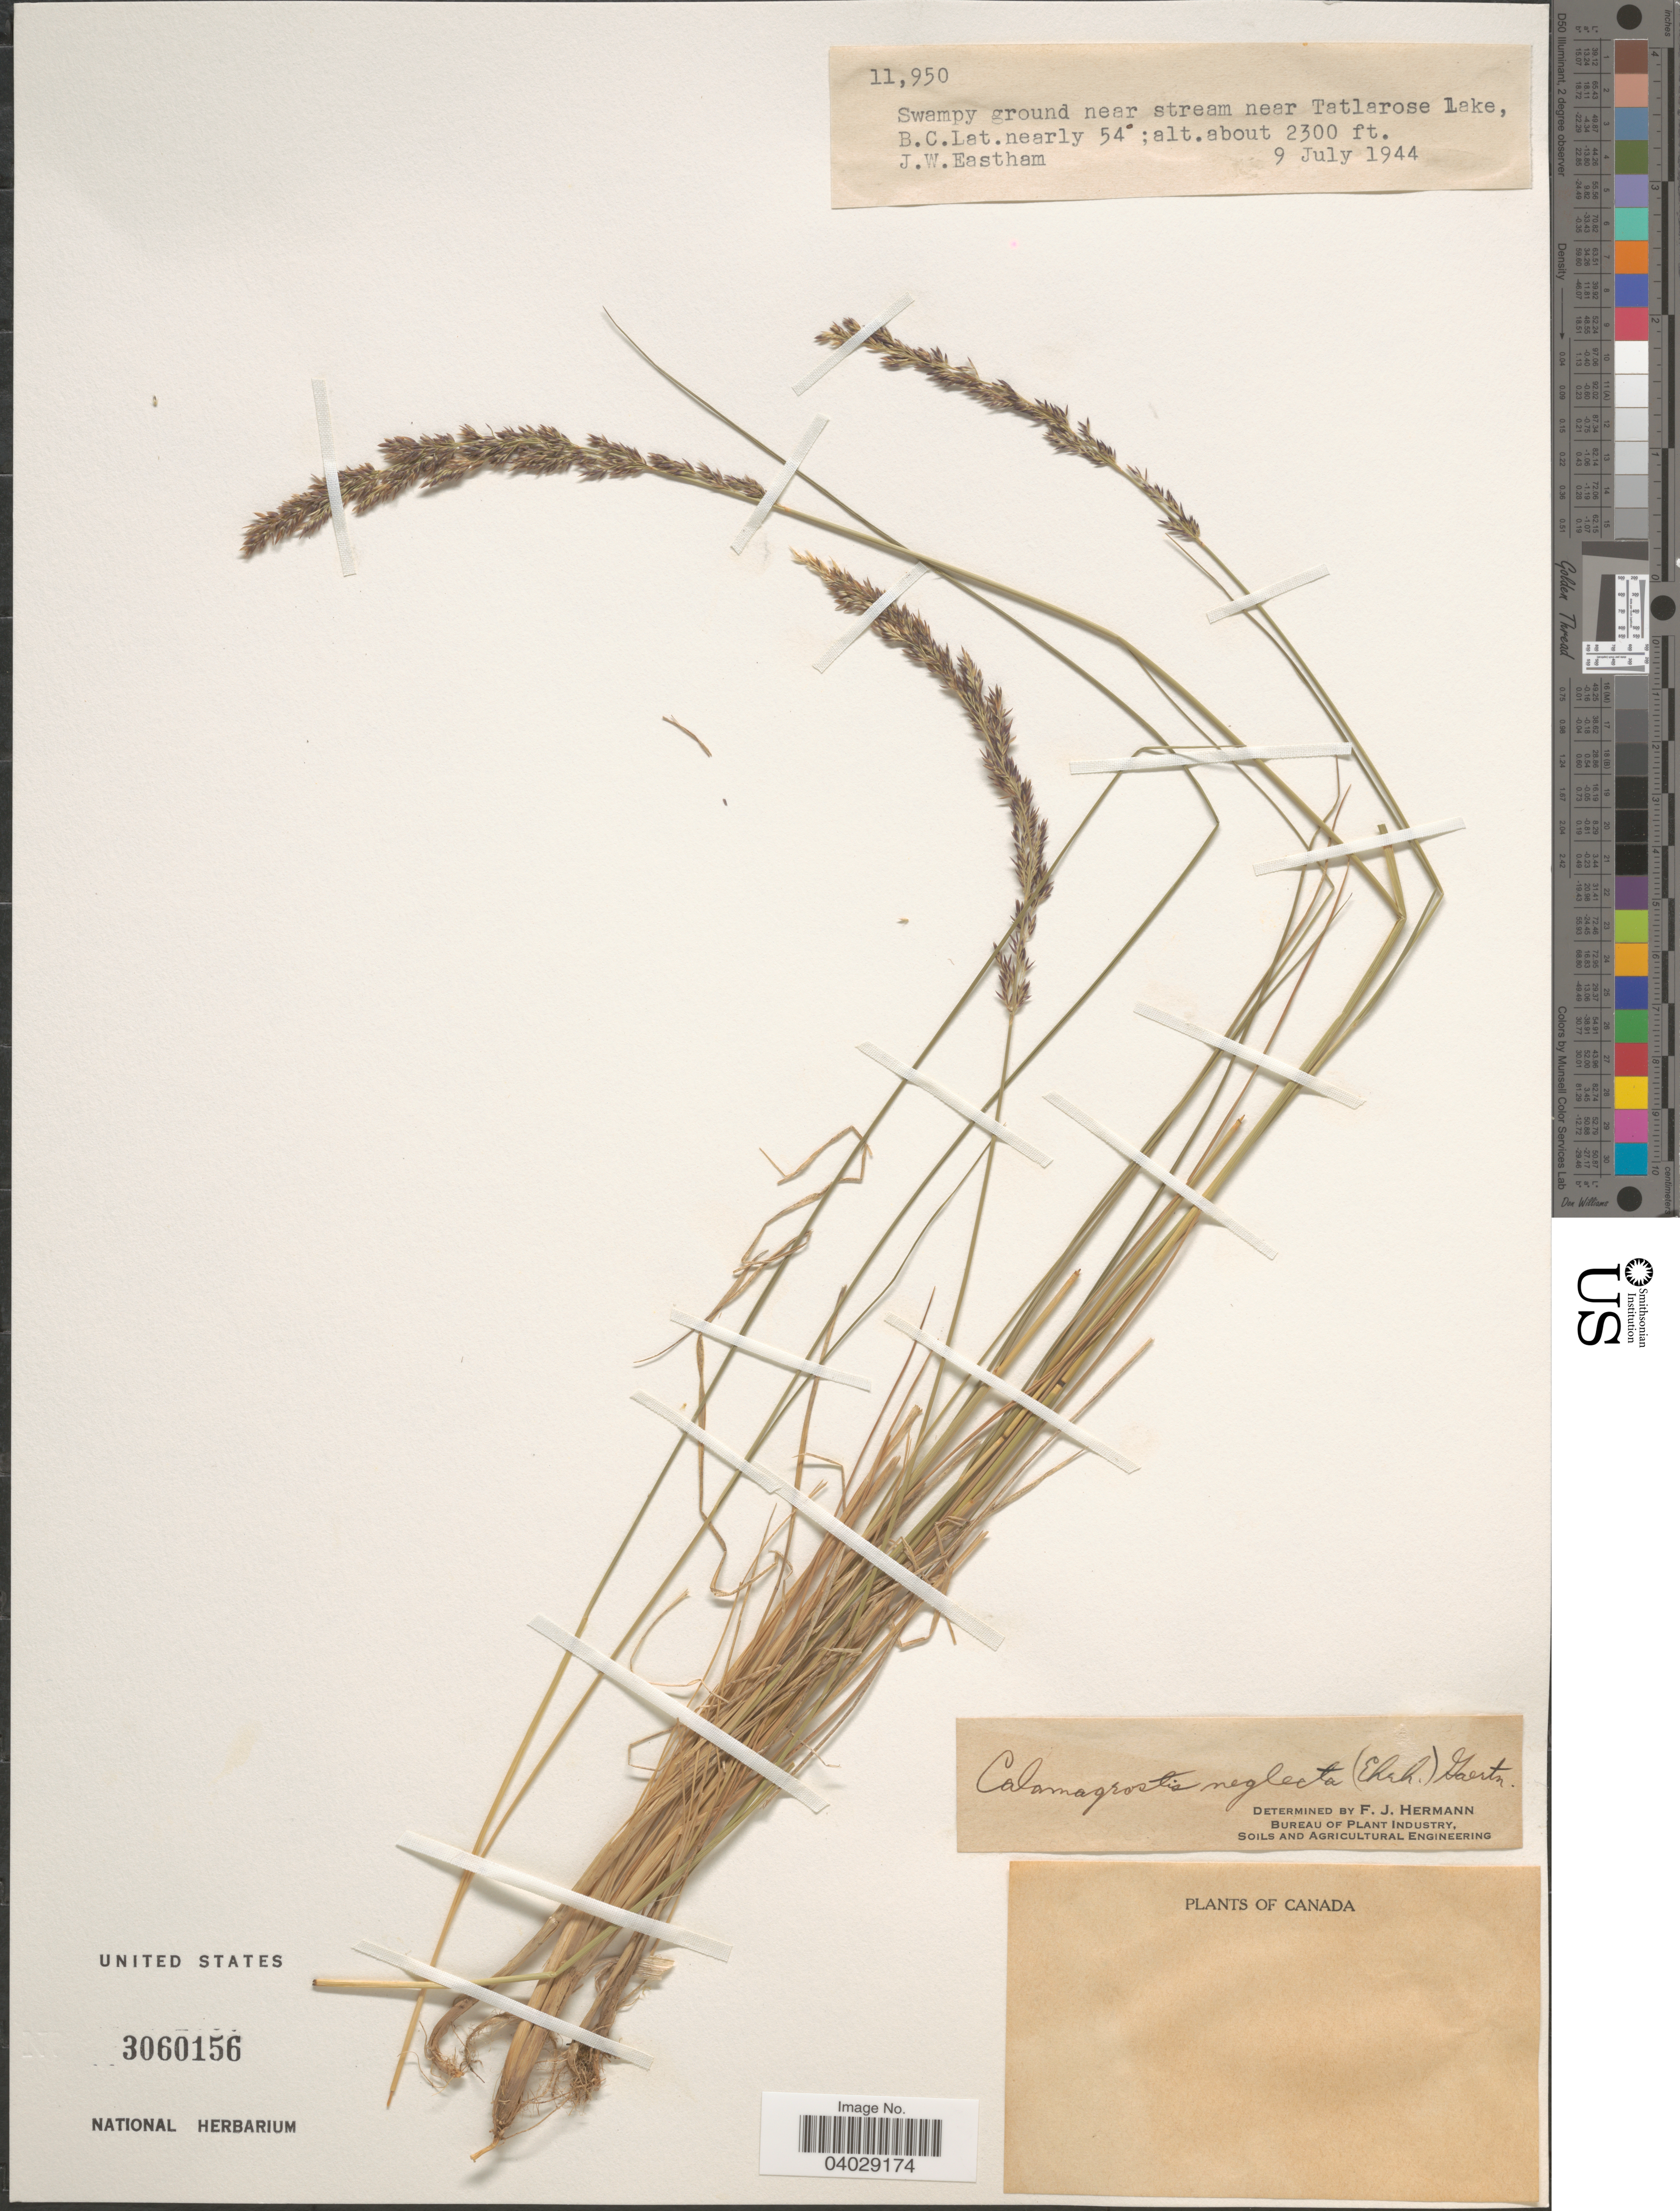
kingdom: Plantae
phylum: Tracheophyta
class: Liliopsida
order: Poales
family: Poaceae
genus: Calamagrostis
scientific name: Calamagrostis neglecta (Ehrh.) Gaertner et al.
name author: (Ehrhart) G. Gaertn. et al.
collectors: J. Eastham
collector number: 11950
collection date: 1944-07-09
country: Canada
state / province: British Columbia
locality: Near stream near Tatlarose Lake.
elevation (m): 701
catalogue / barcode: US 3060156